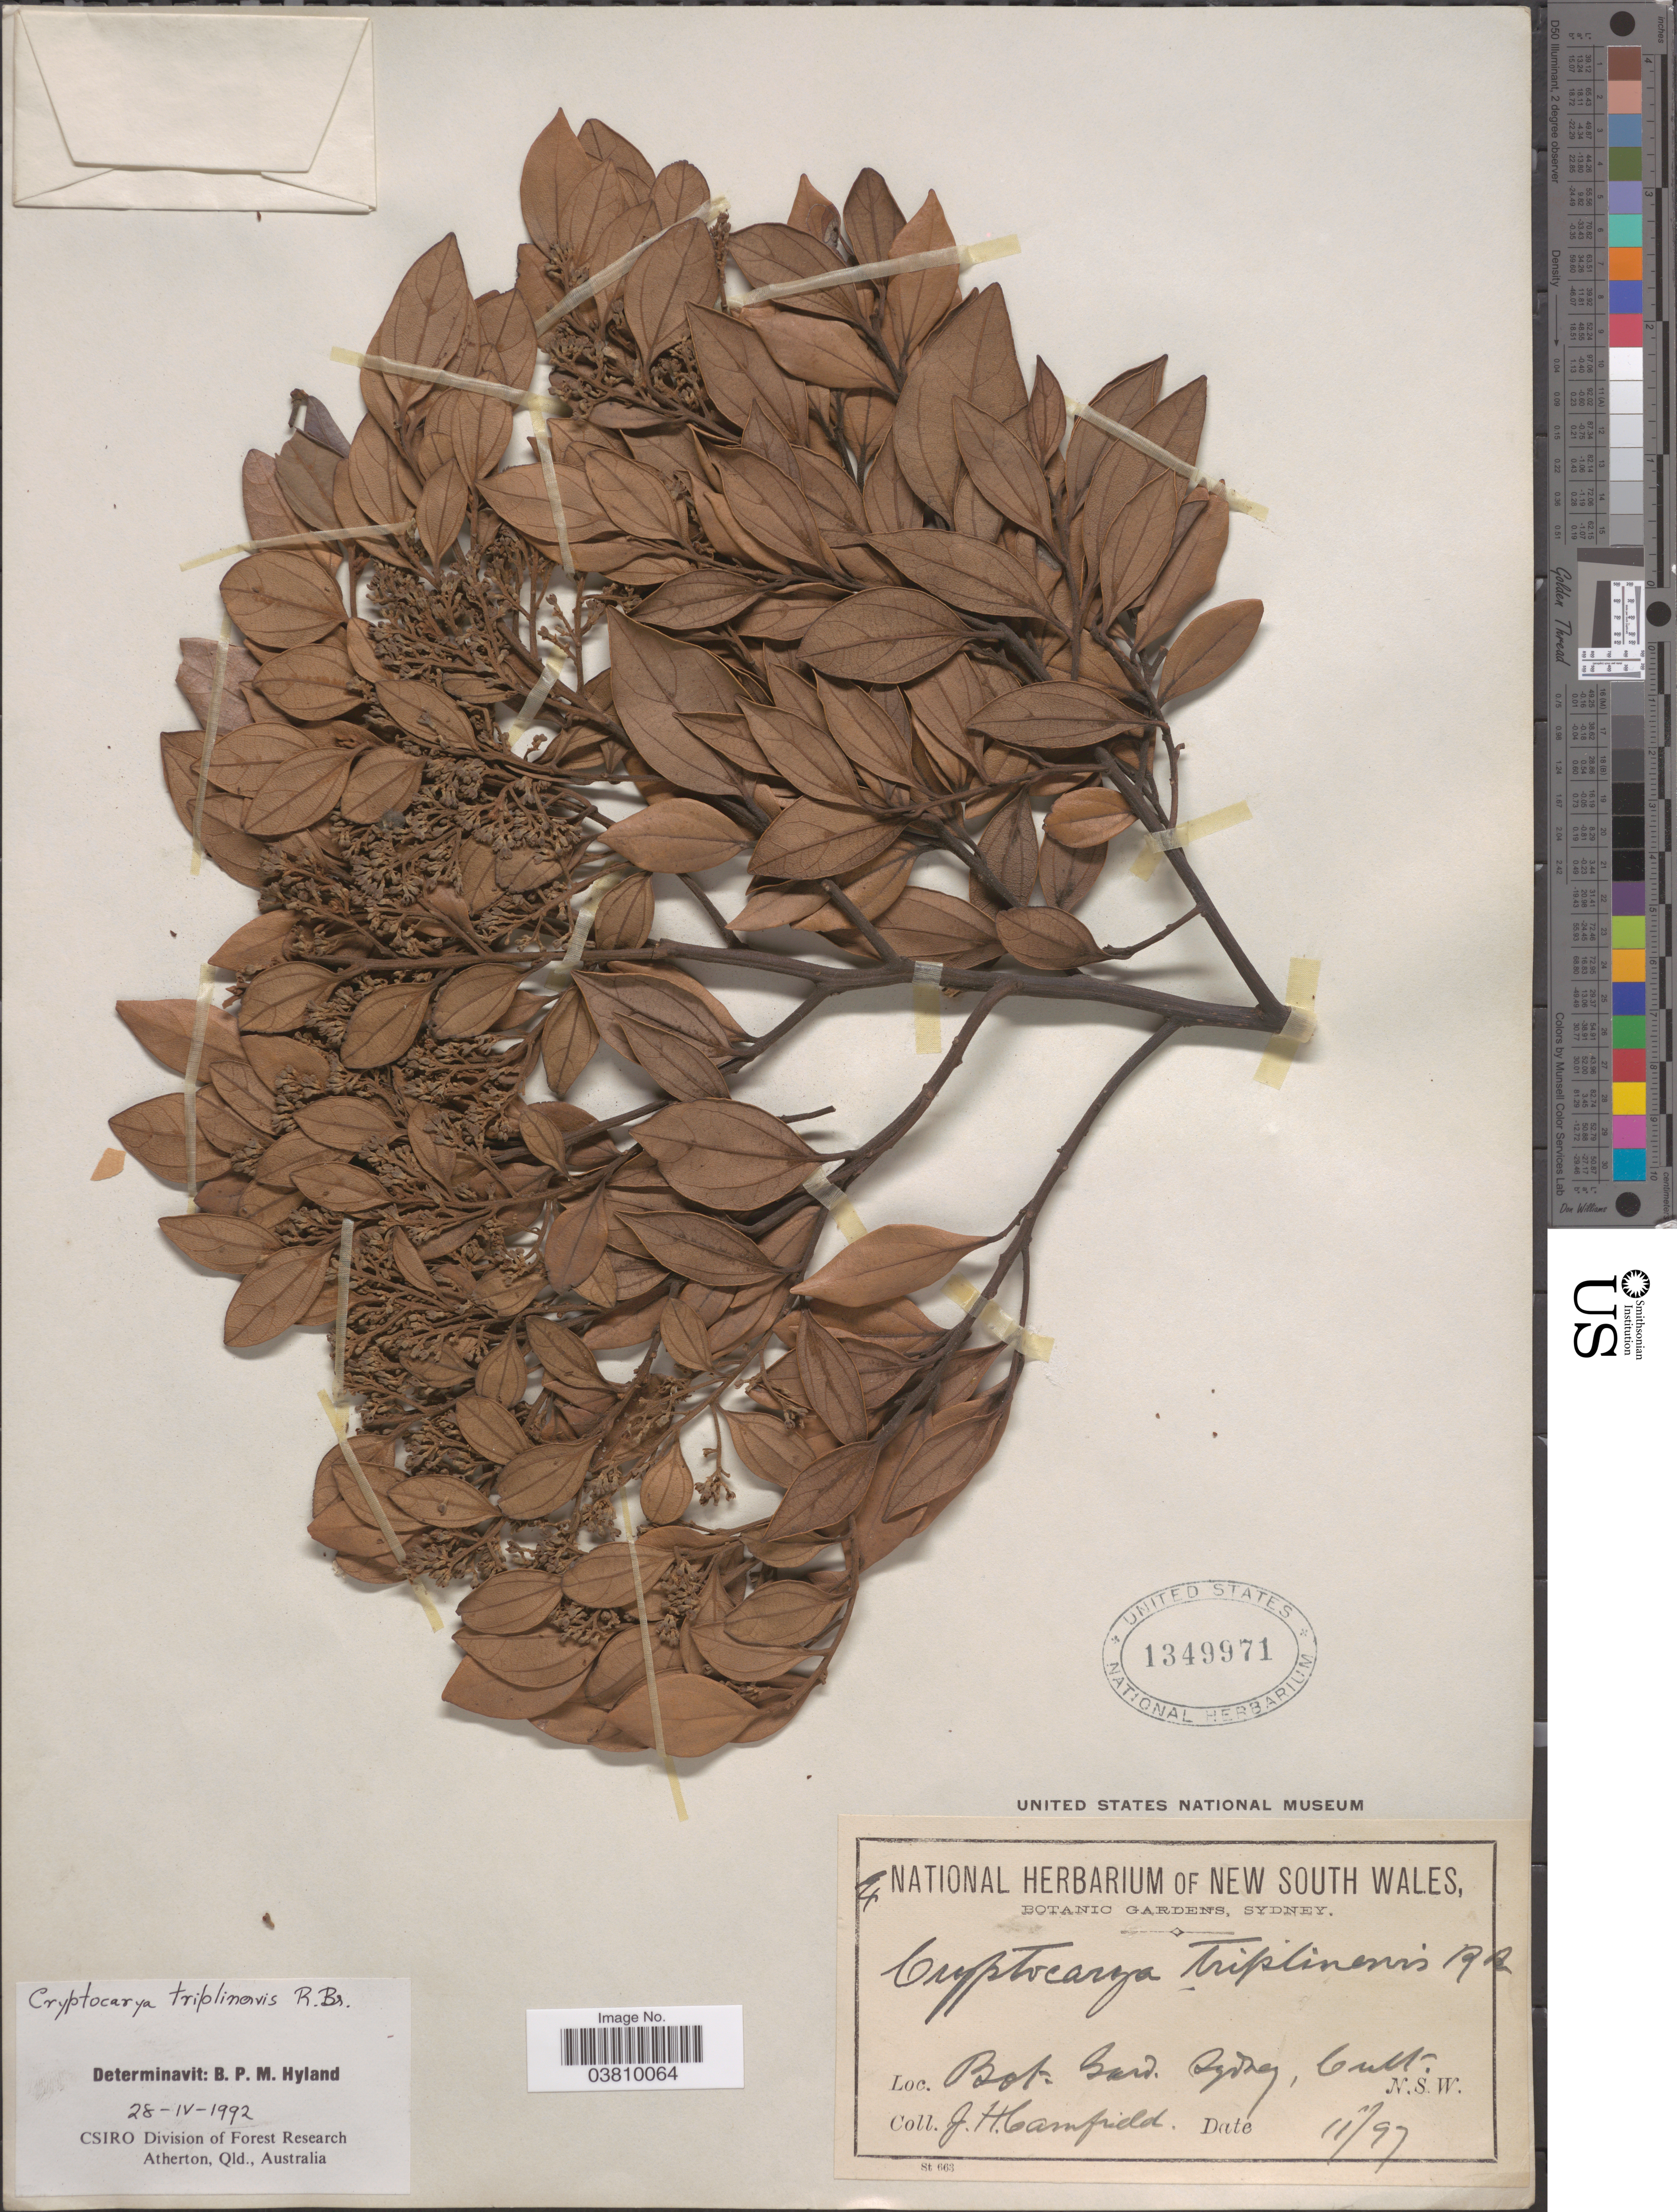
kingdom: Plantae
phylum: Tracheophyta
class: Magnoliopsida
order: Laurales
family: Lauraceae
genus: Cryptocarya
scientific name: Cryptocarya triplinervis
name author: R. Br.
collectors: J. Camfield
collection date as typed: Transcribed d/m/y: /11/97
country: Australia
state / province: New South Wales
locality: Bot. Gard. Sydney, cult.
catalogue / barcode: US 1349971